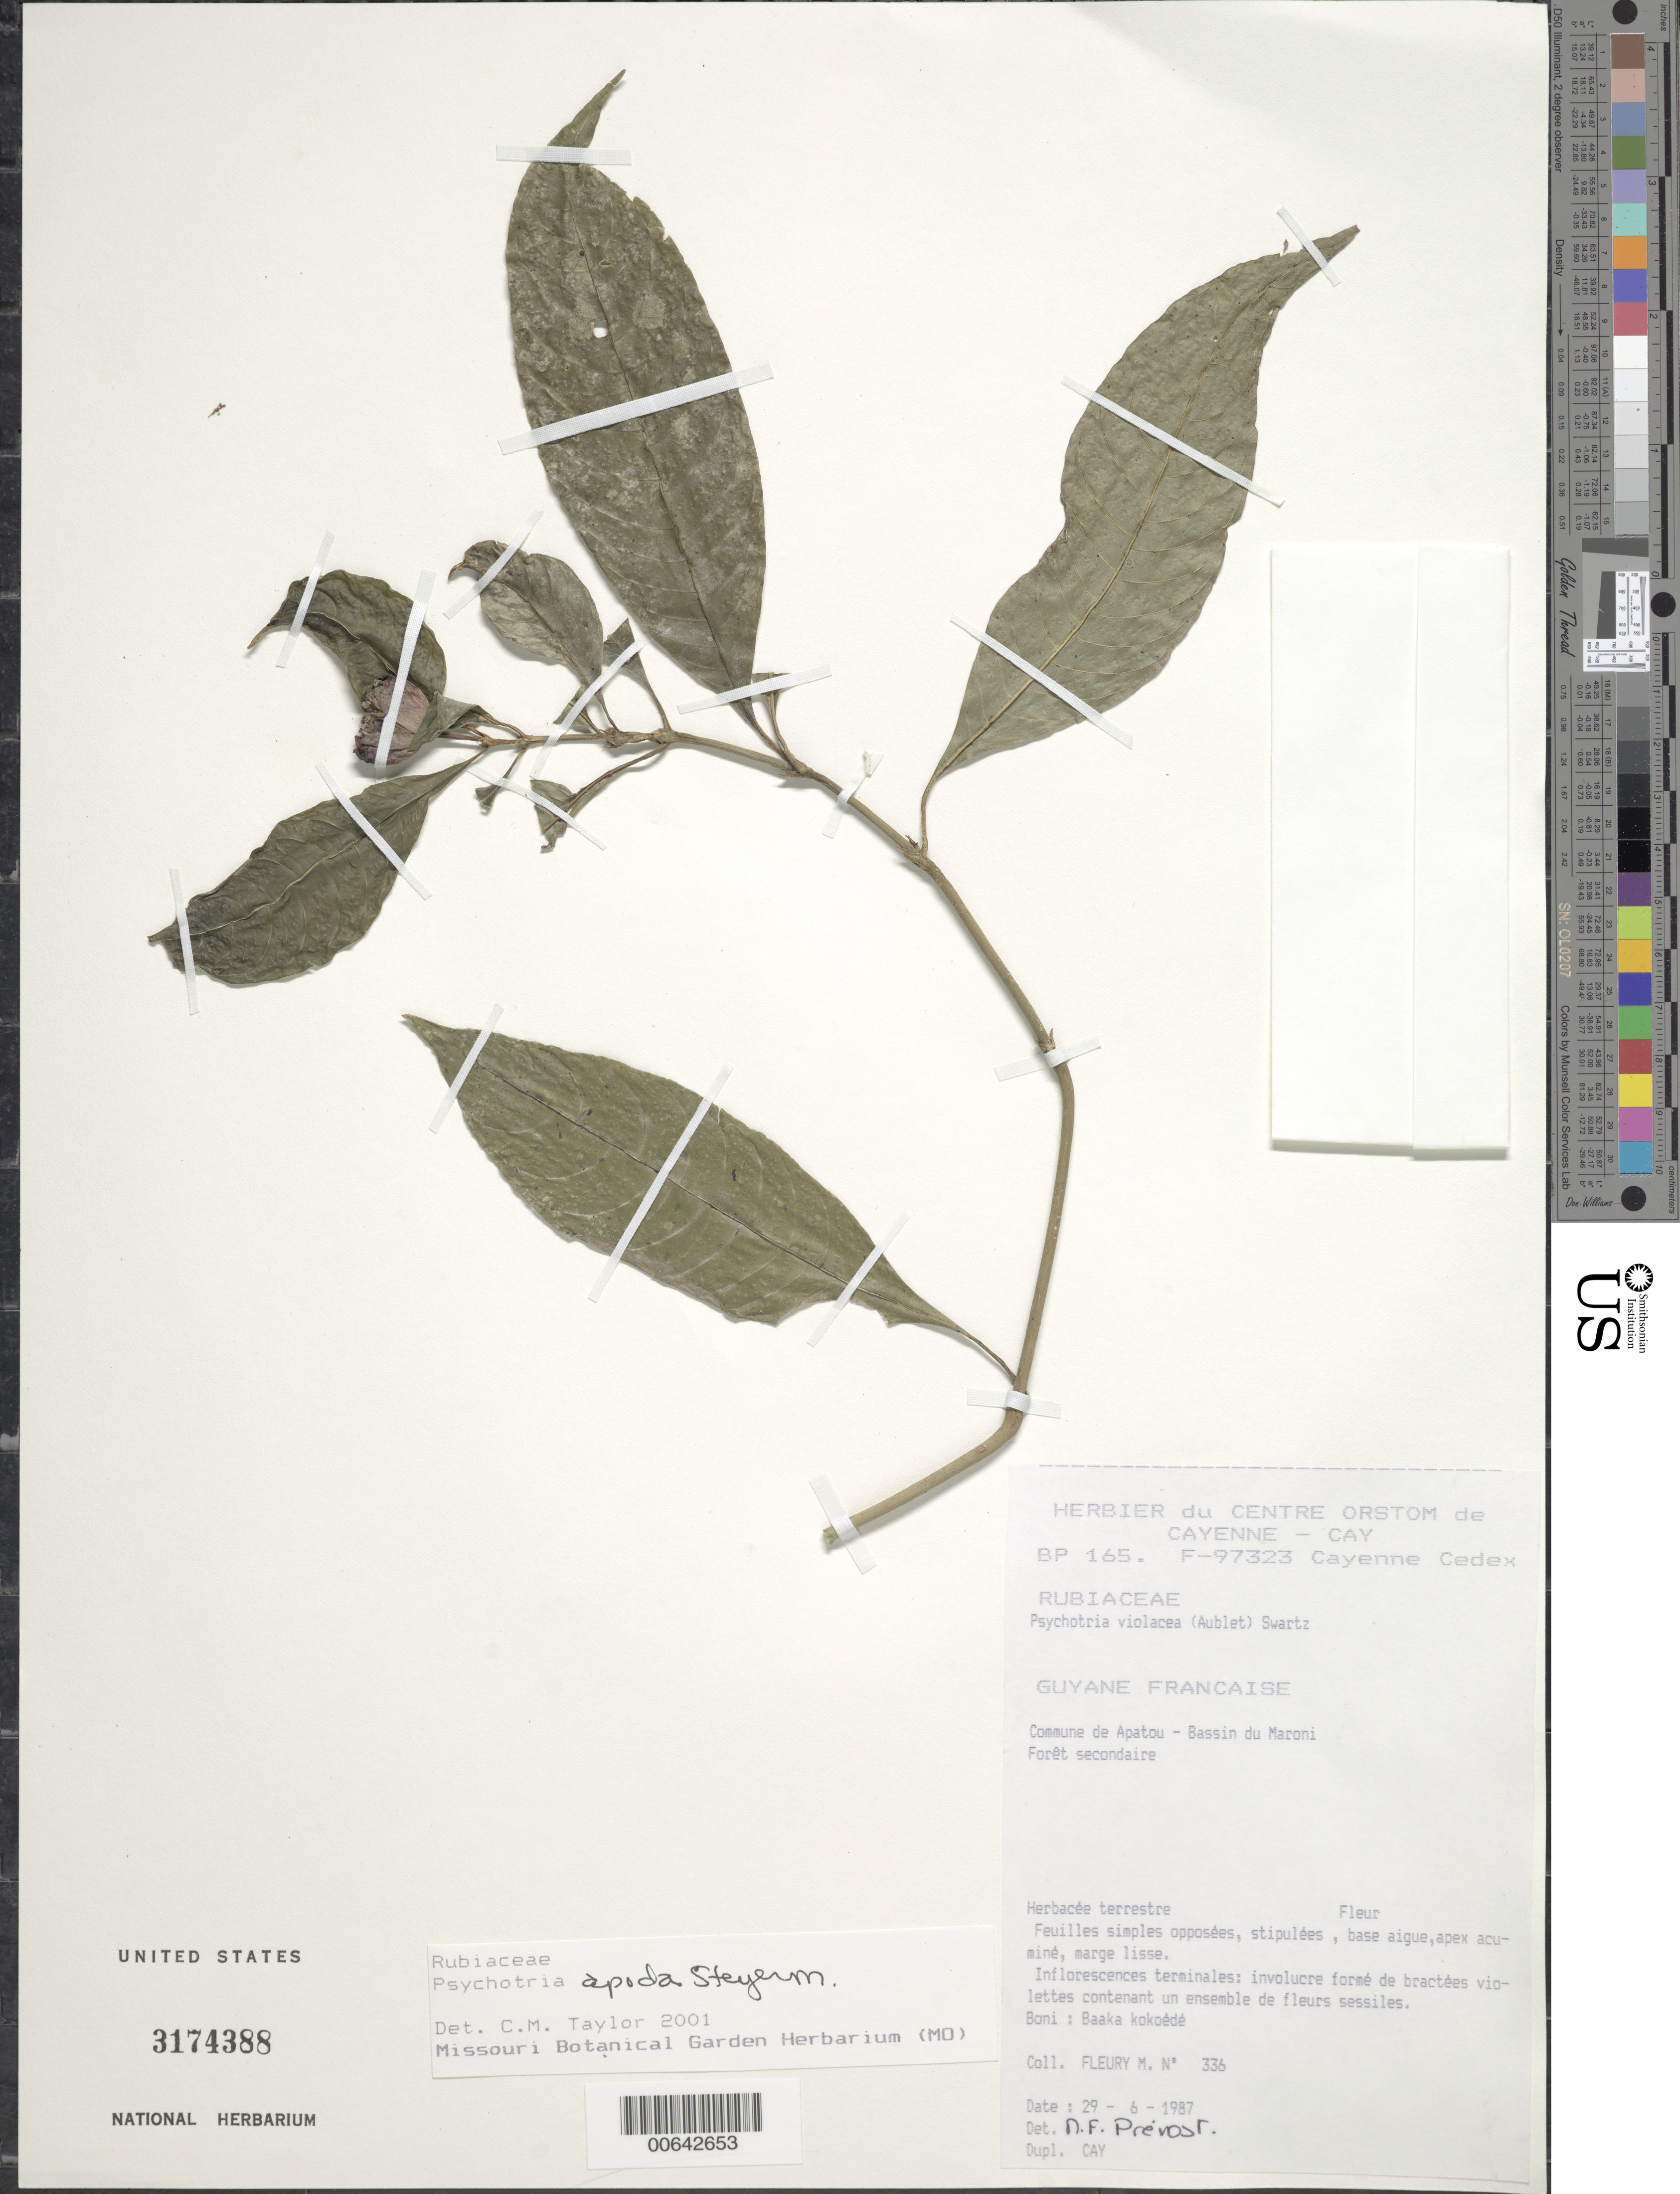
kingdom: Plantae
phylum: Tracheophyta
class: Magnoliopsida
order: Gentianales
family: Rubiaceae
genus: Palicourea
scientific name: Palicourea apoda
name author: (Steyerm.) Delprete & J.H. Kirkbr.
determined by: Kirkbride, J. H., Jr.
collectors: M. Fleury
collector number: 336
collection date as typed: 29-Jun-87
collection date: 1987-06-29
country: French Guiana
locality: Commune d'Apatou, Bassin du Maroni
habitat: Secondary forest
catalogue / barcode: US 3174388